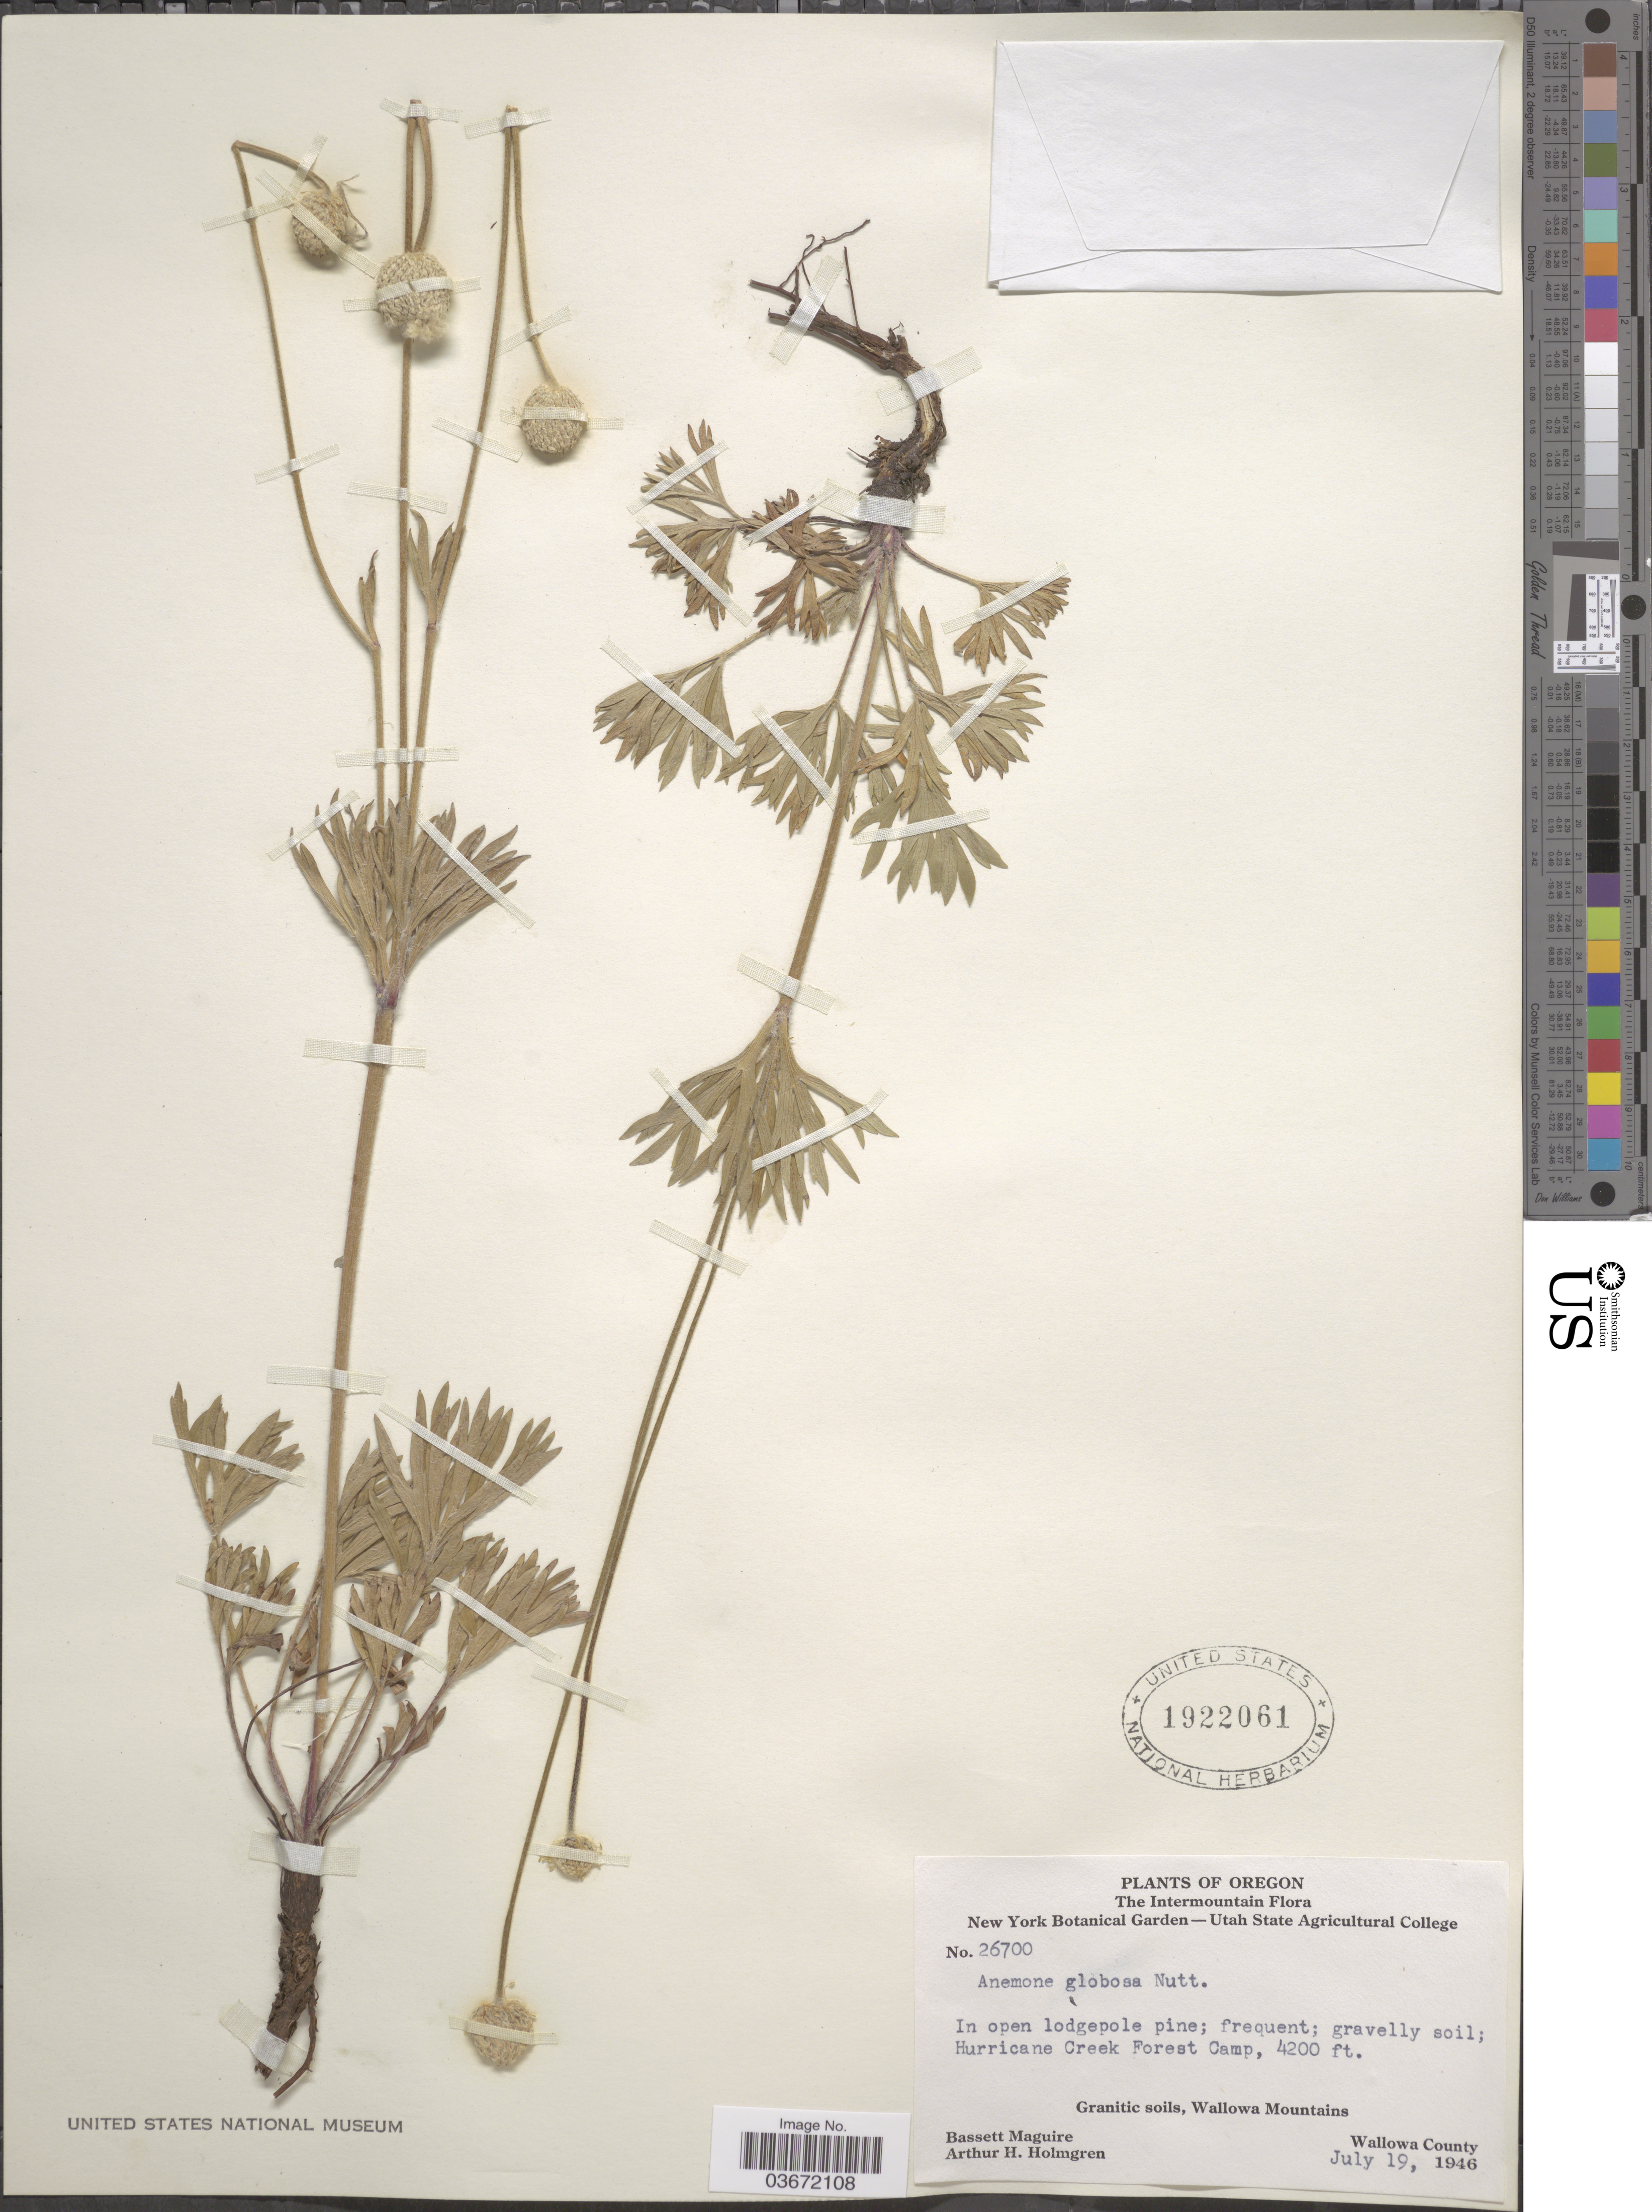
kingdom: Plantae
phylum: Tracheophyta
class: Magnoliopsida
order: Ranunculales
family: Ranunculaceae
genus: Anemone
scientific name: Anemone multifida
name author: Poir.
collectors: B. Maguire & A. H. Holmgren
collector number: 26700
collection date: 1946-07-19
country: United States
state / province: Oregon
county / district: Wallowa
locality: The Intermountain. Hurricane Creek Forest Camp. Wallowa Mountains. Wallowa County.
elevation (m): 1280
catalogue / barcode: US 1922061